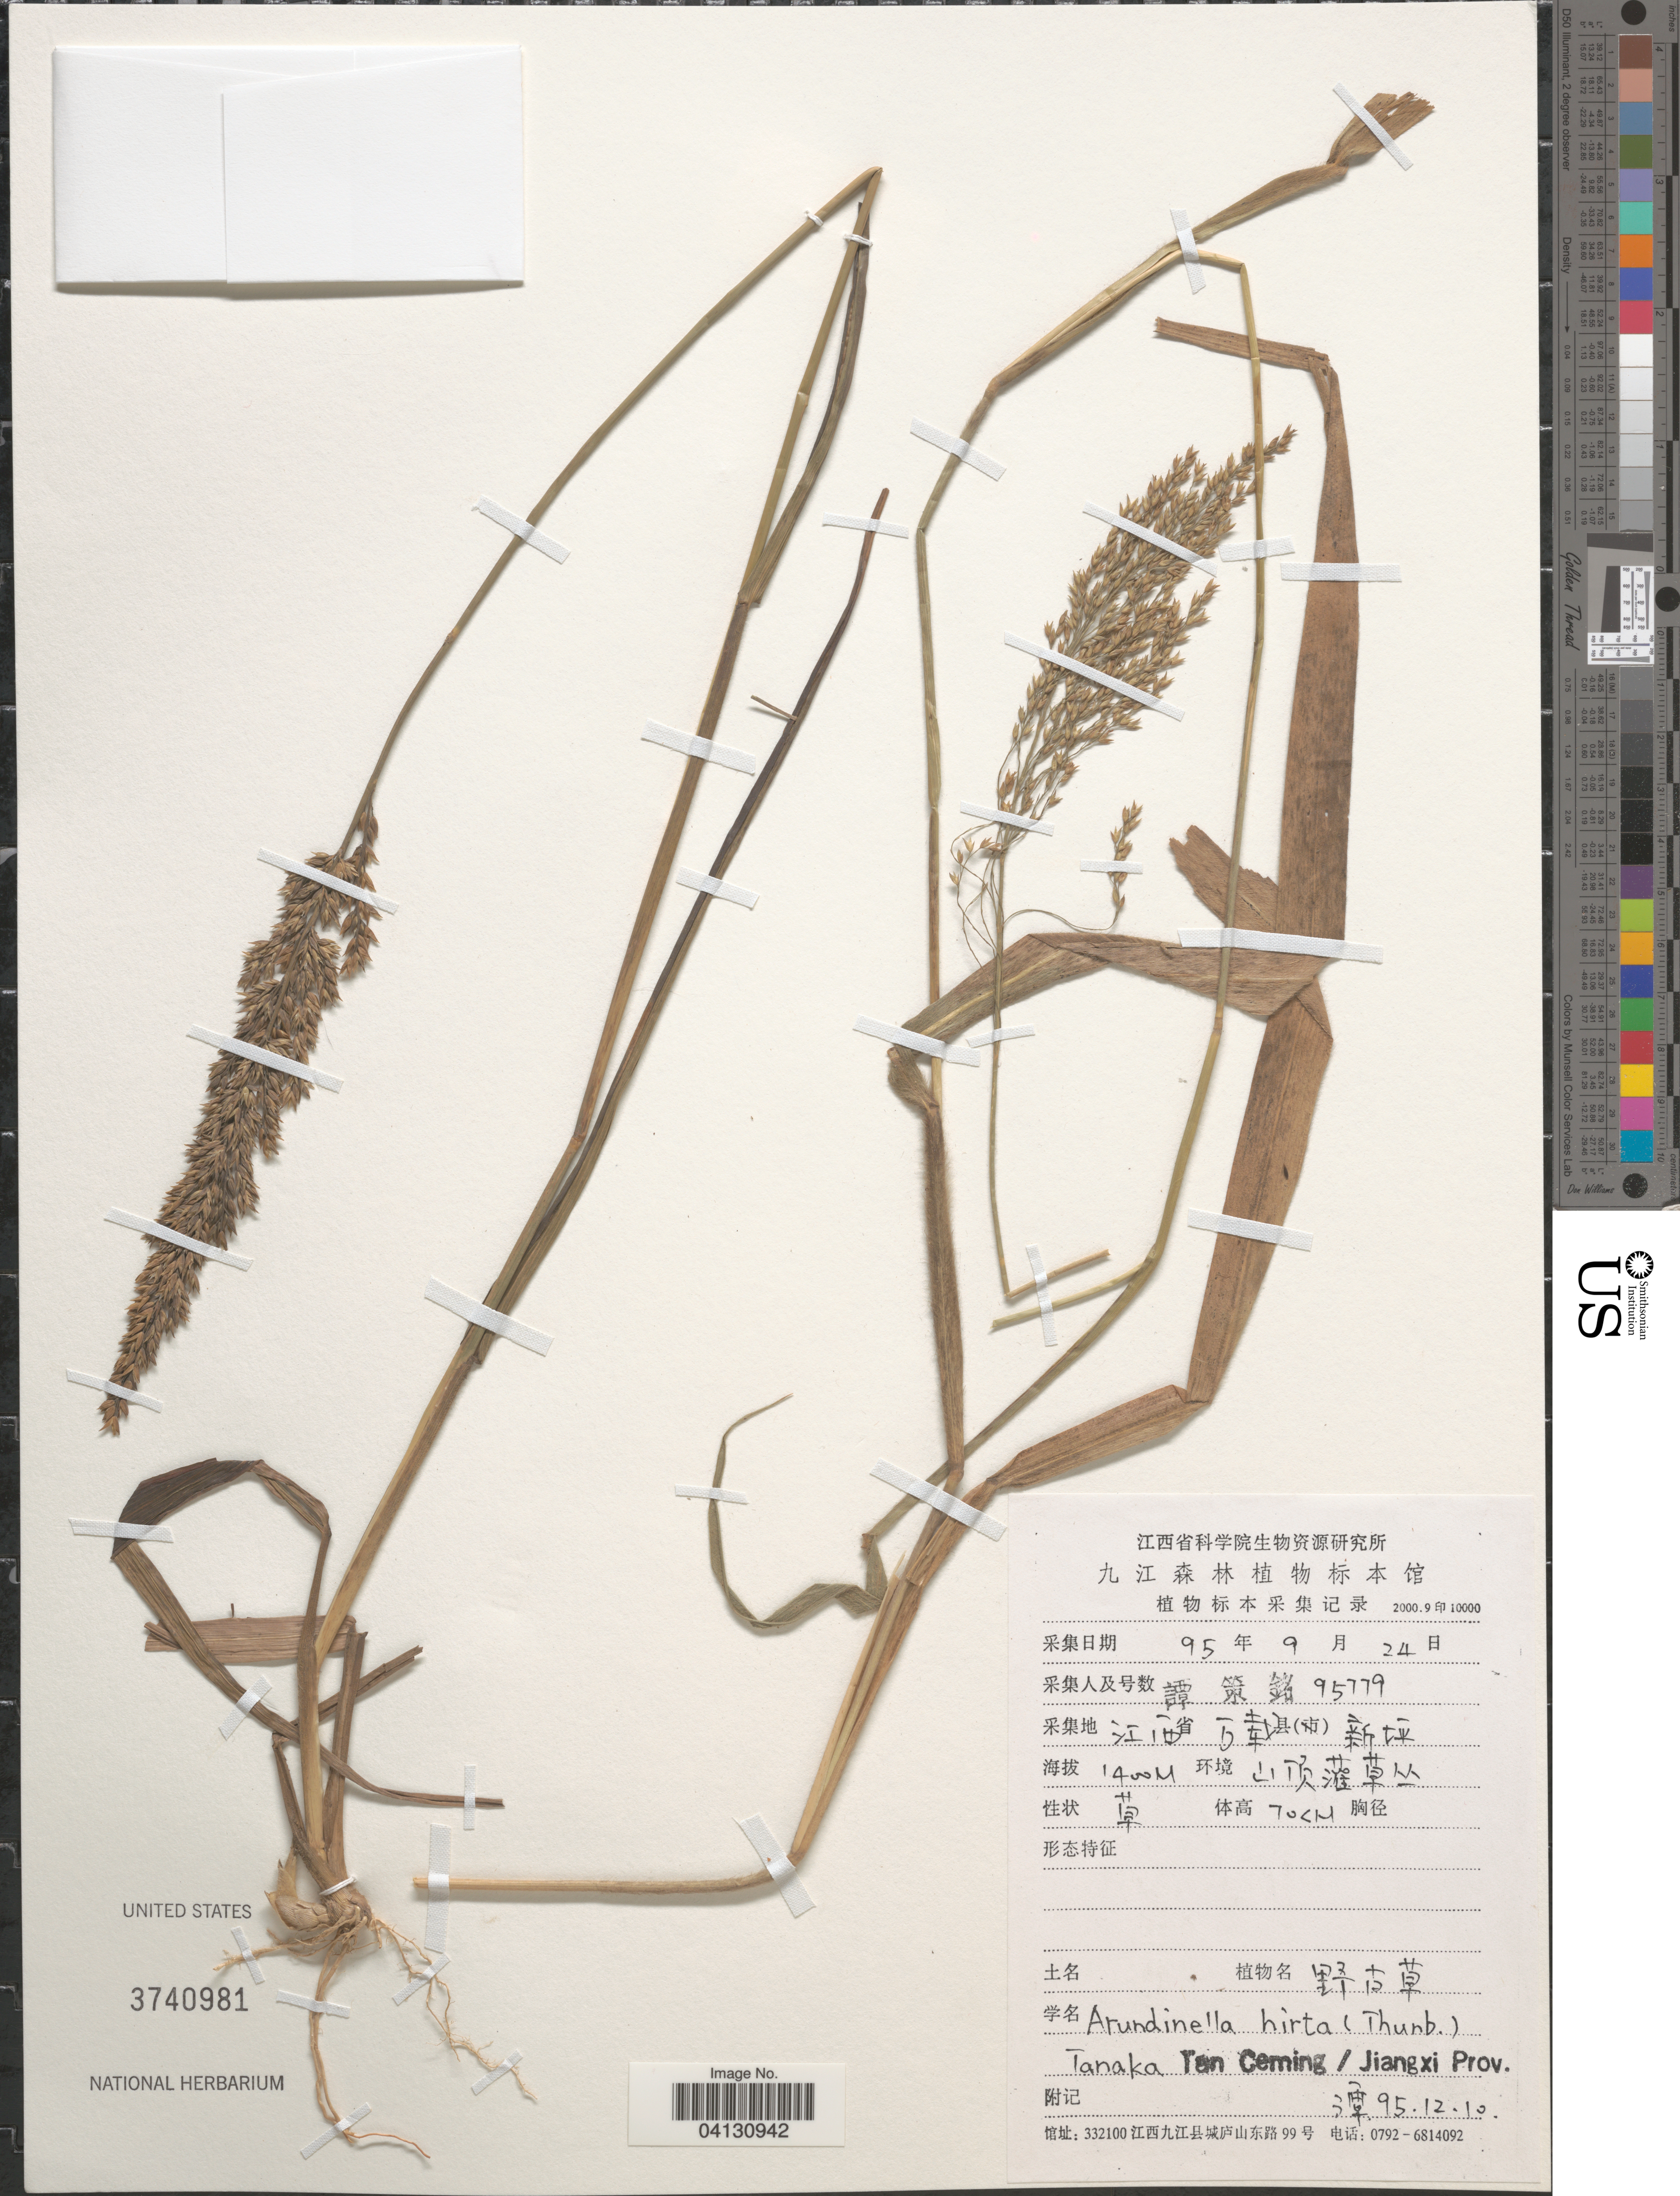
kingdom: Plantae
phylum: Tracheophyta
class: Liliopsida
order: Poales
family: Poaceae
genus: Arundinella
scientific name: Arundinella hirta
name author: (Thunb.) Tanaka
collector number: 95779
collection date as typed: Transcribed d/m/y: 24/9/95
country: China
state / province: Jiangxi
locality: X. Tan Ceming.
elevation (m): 1400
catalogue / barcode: US 3740981